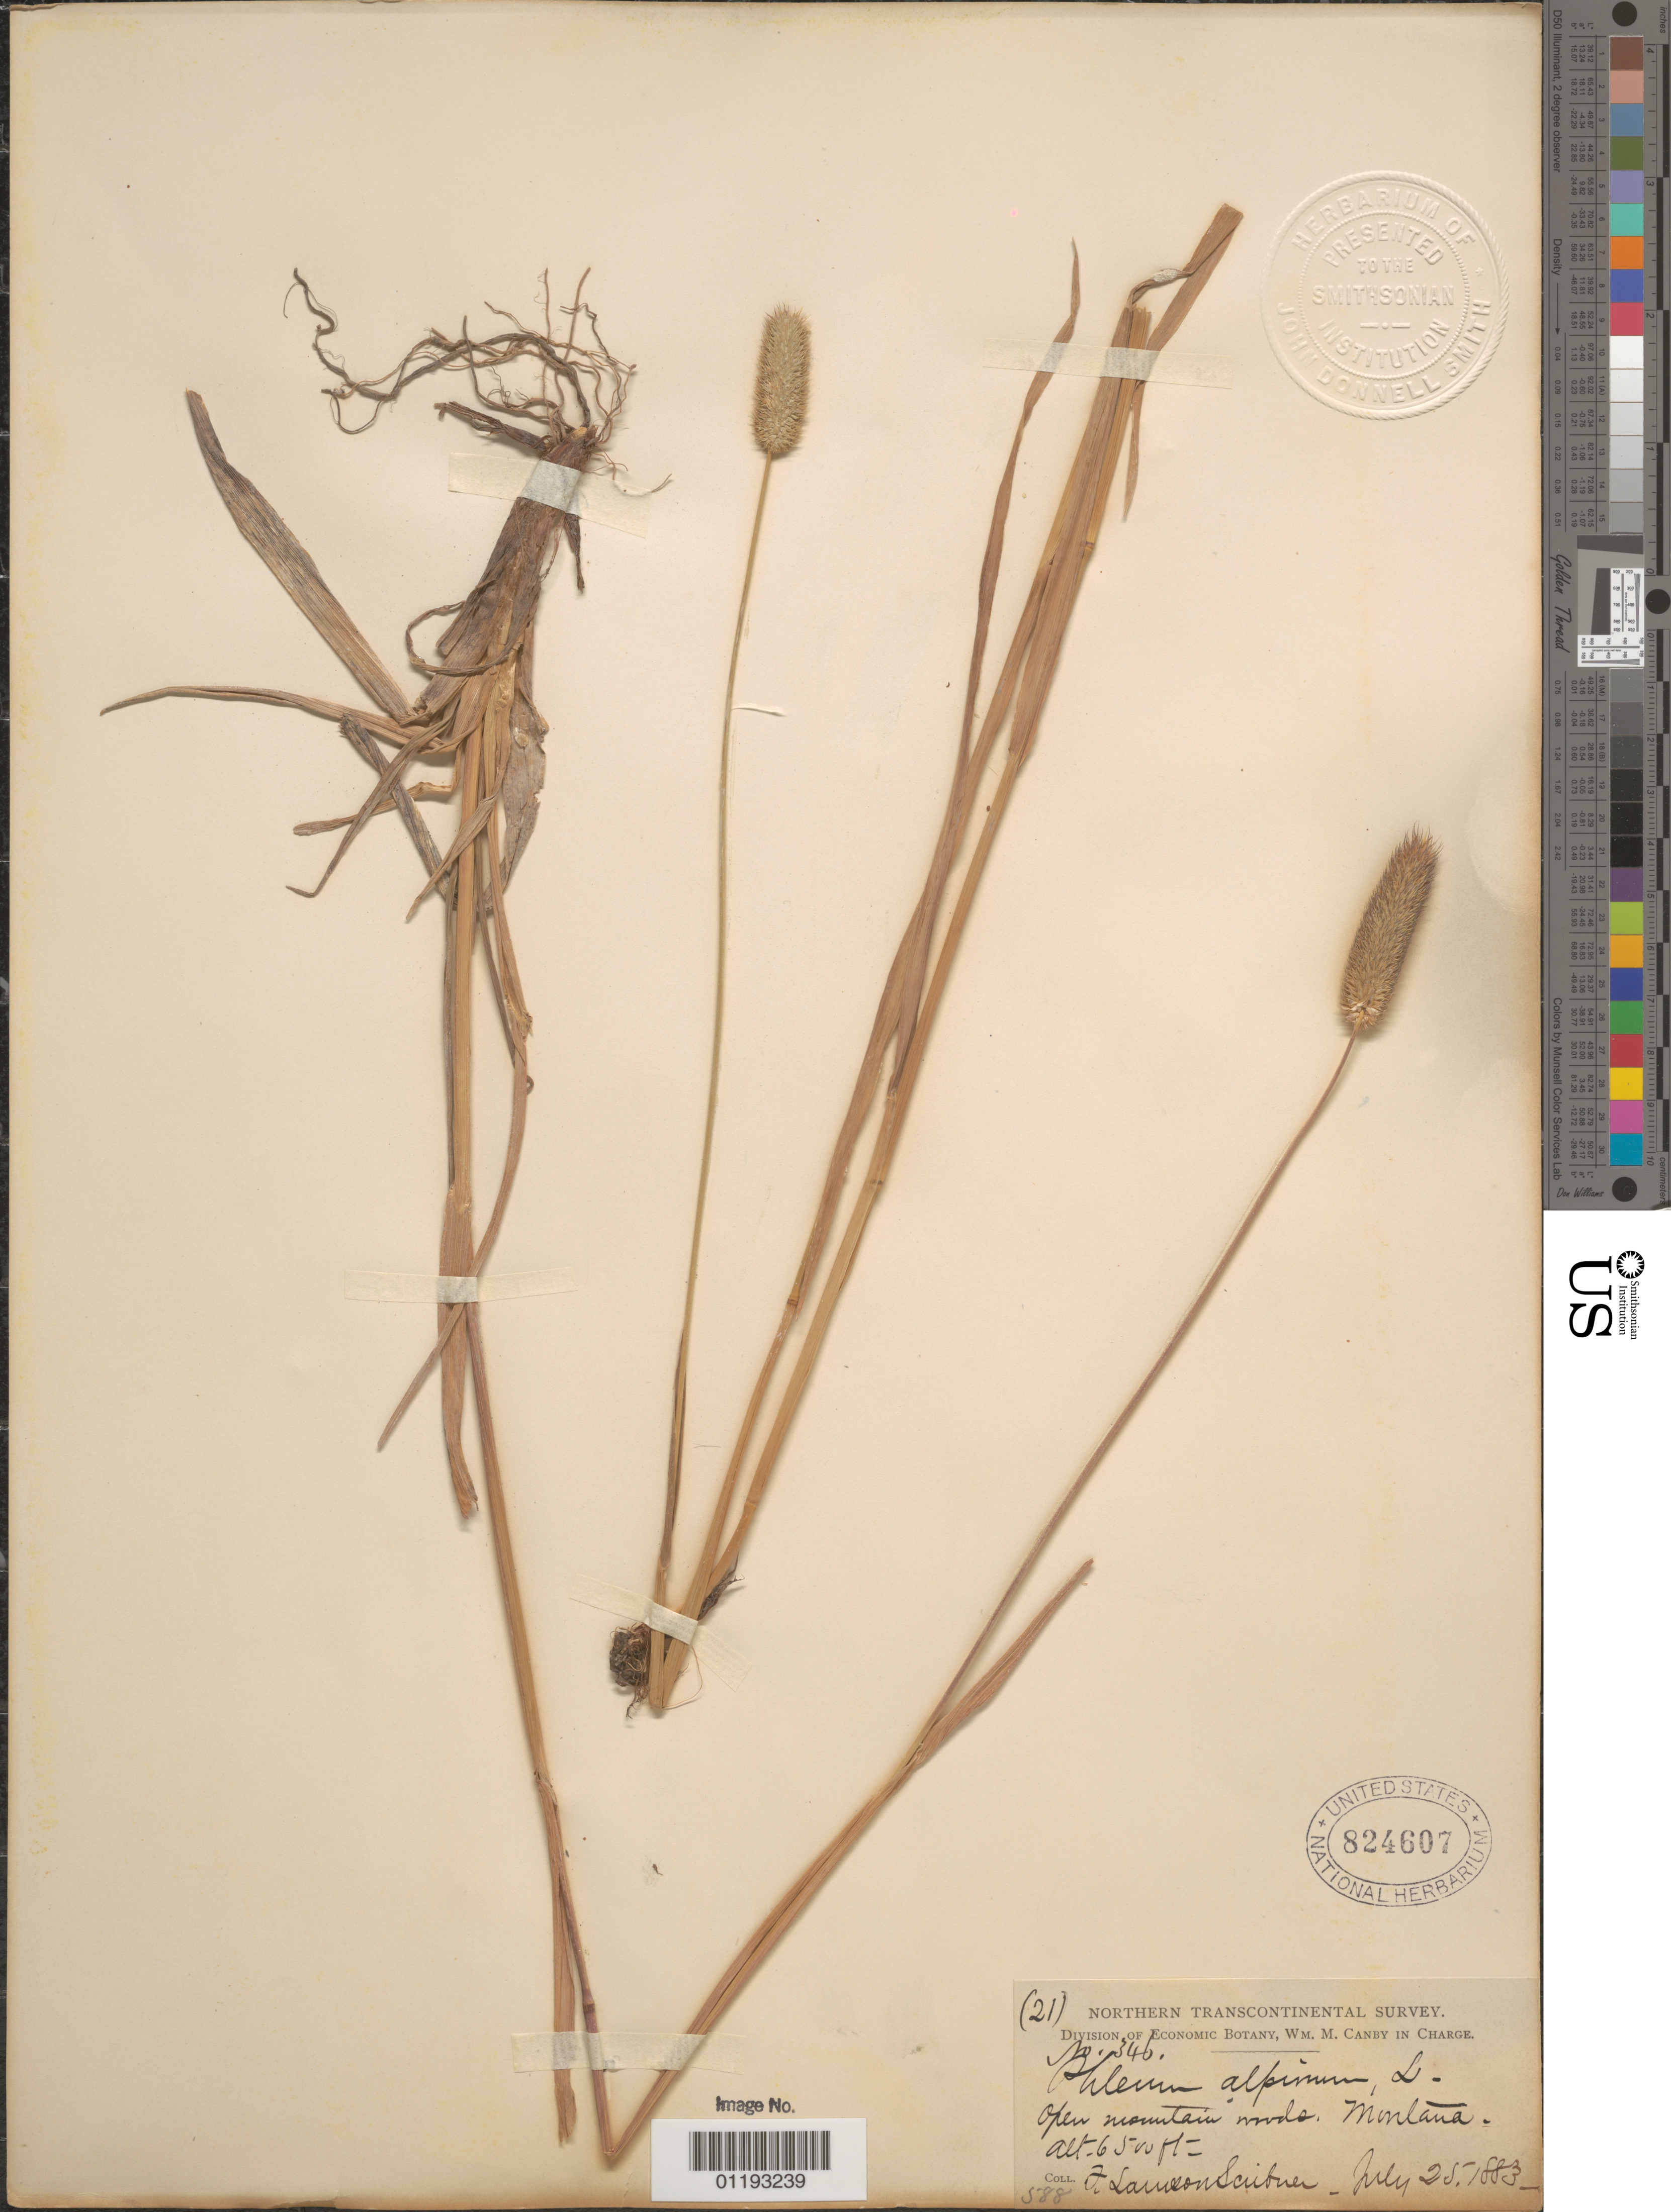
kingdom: Plantae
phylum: Tracheophyta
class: Liliopsida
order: Poales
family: Poaceae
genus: Phleum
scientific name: Phleum alpinum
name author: L.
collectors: F. L. Scribner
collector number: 346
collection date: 1883-07-25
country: United States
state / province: Montana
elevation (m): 1981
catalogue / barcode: US 824607